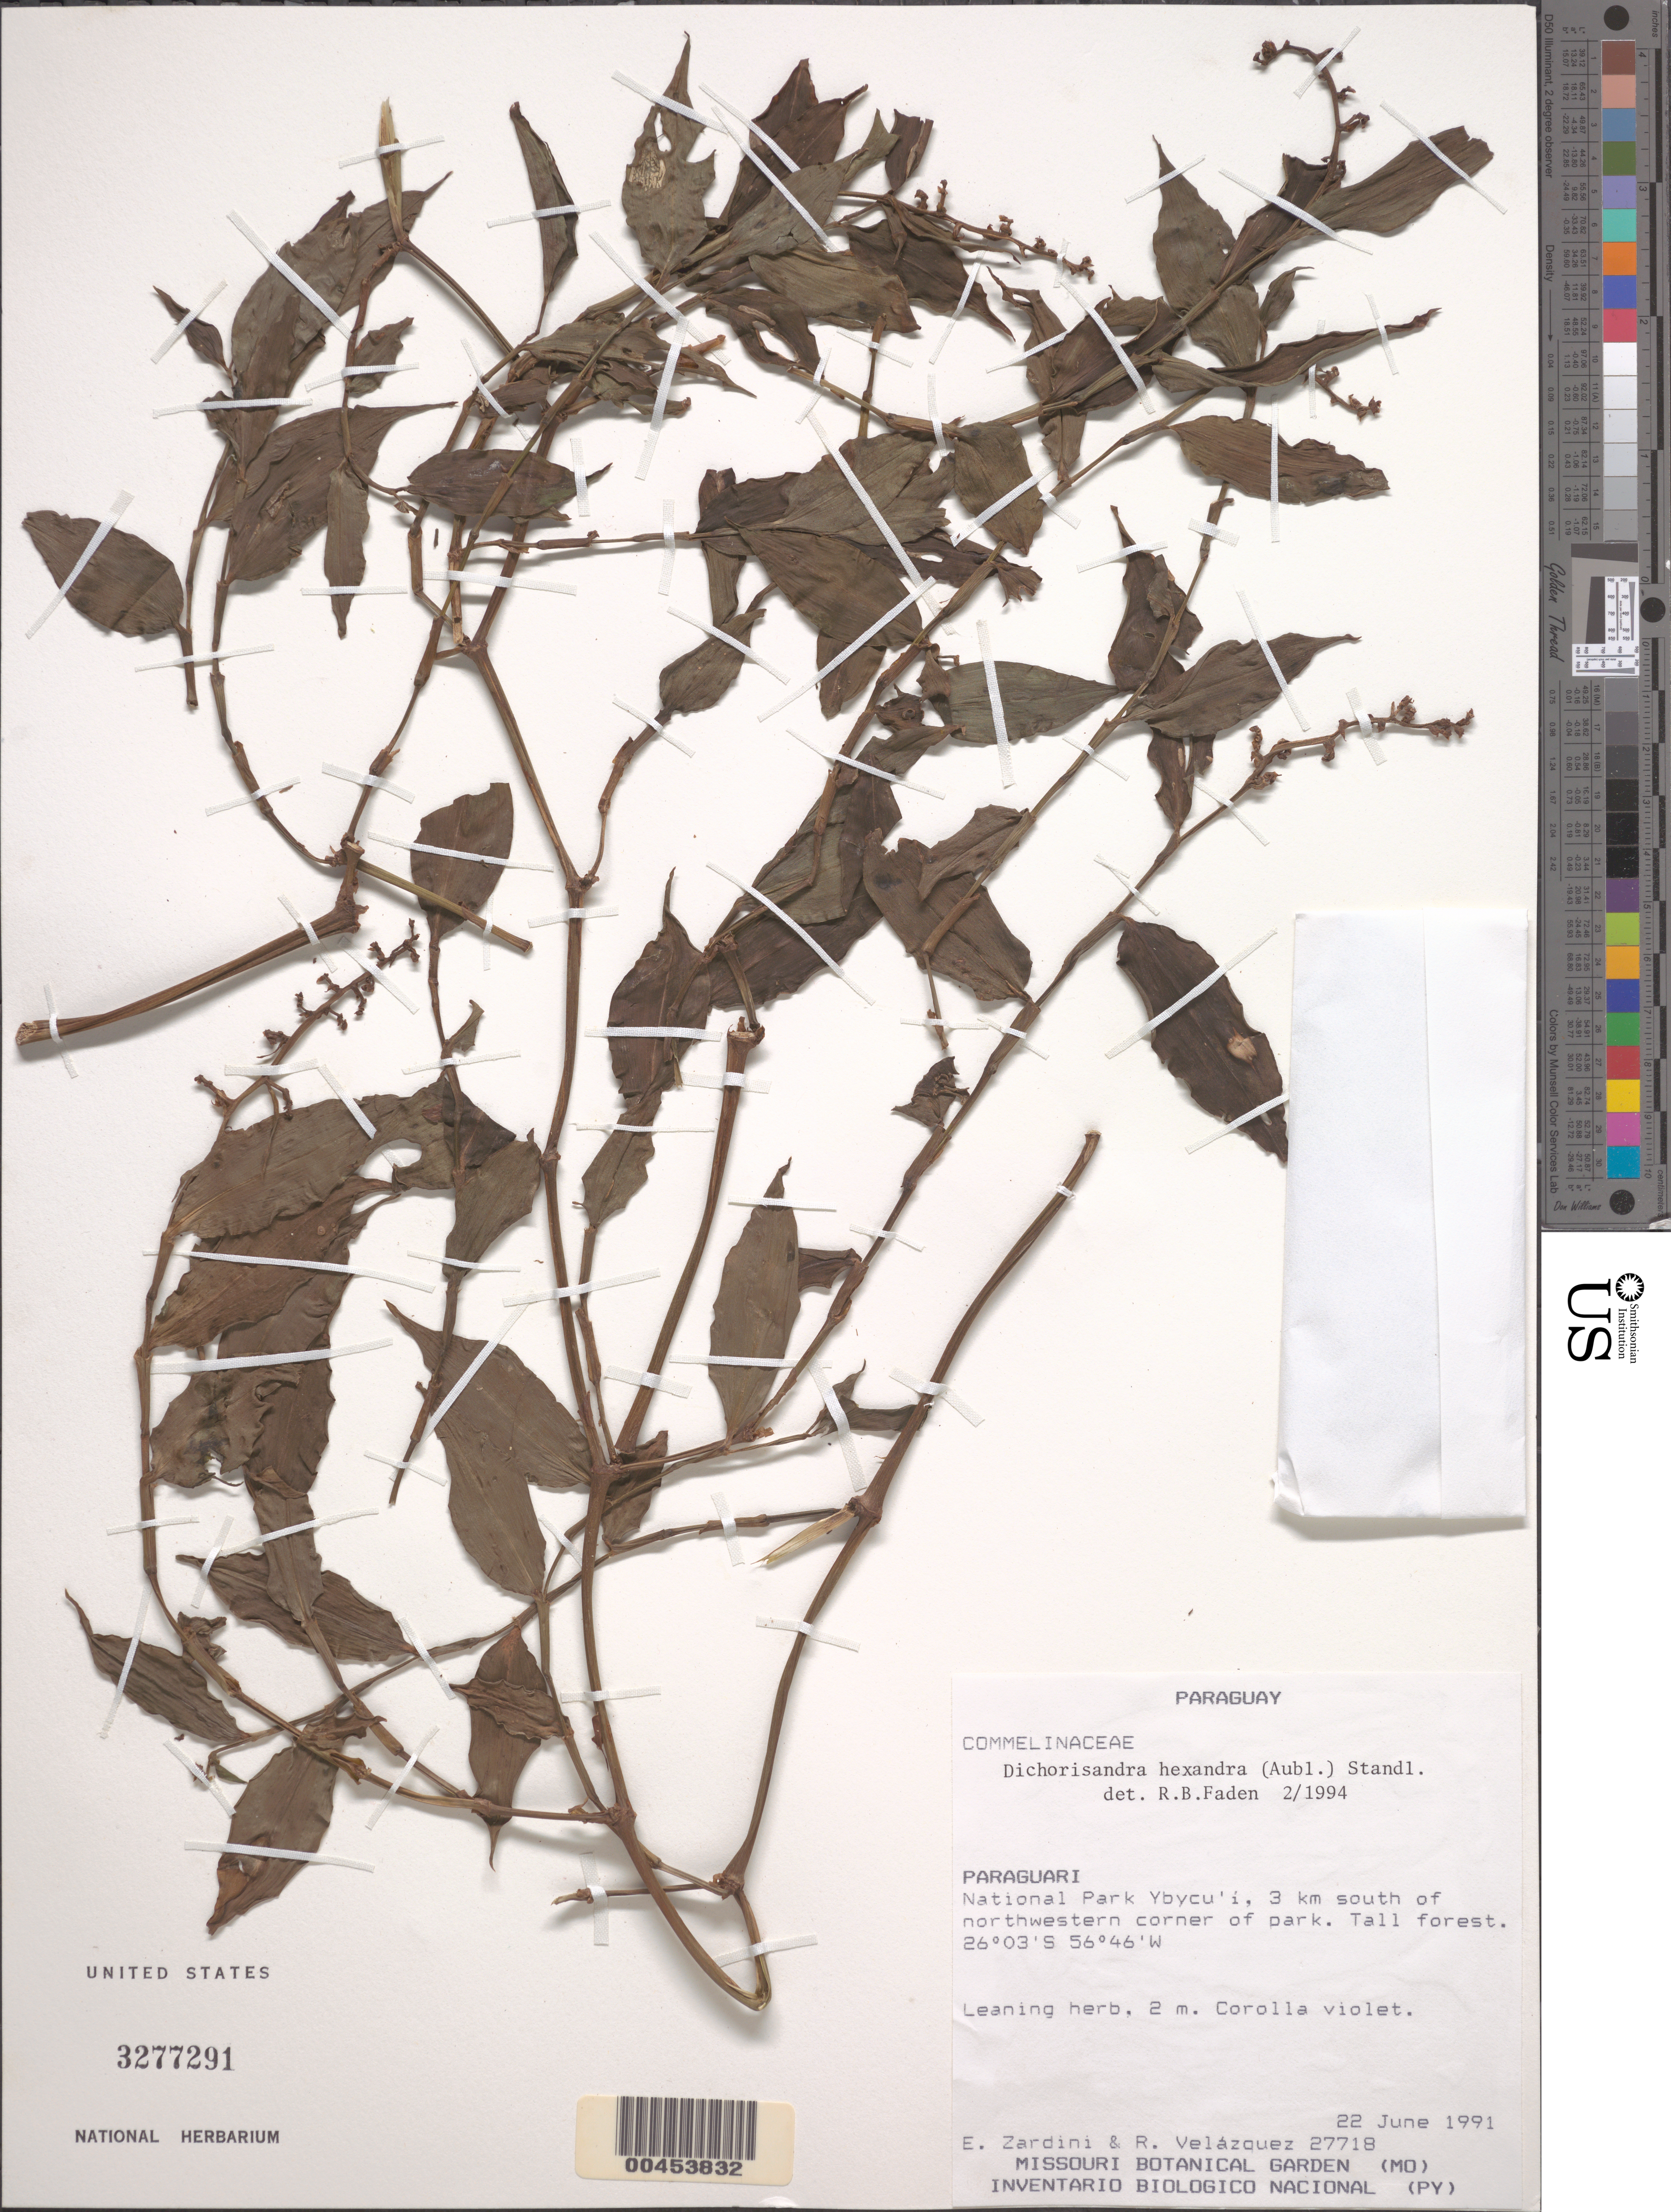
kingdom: Plantae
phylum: Tracheophyta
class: Liliopsida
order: Commelinales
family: Commelinaceae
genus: Dichorisandra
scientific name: Dichorisandra hexandra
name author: (Aubl.) Standl.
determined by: Faden, Robert B., (US), Smithsonian Institution - National Museum of Natural History (UNITED STATES)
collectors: E. M. Zardini & R. Velasquez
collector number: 27718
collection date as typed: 22 Jun 1991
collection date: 1991-06-22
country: Paraguay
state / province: Paraguarí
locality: Ybycui national park, along arroyo mina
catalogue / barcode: US 3277291